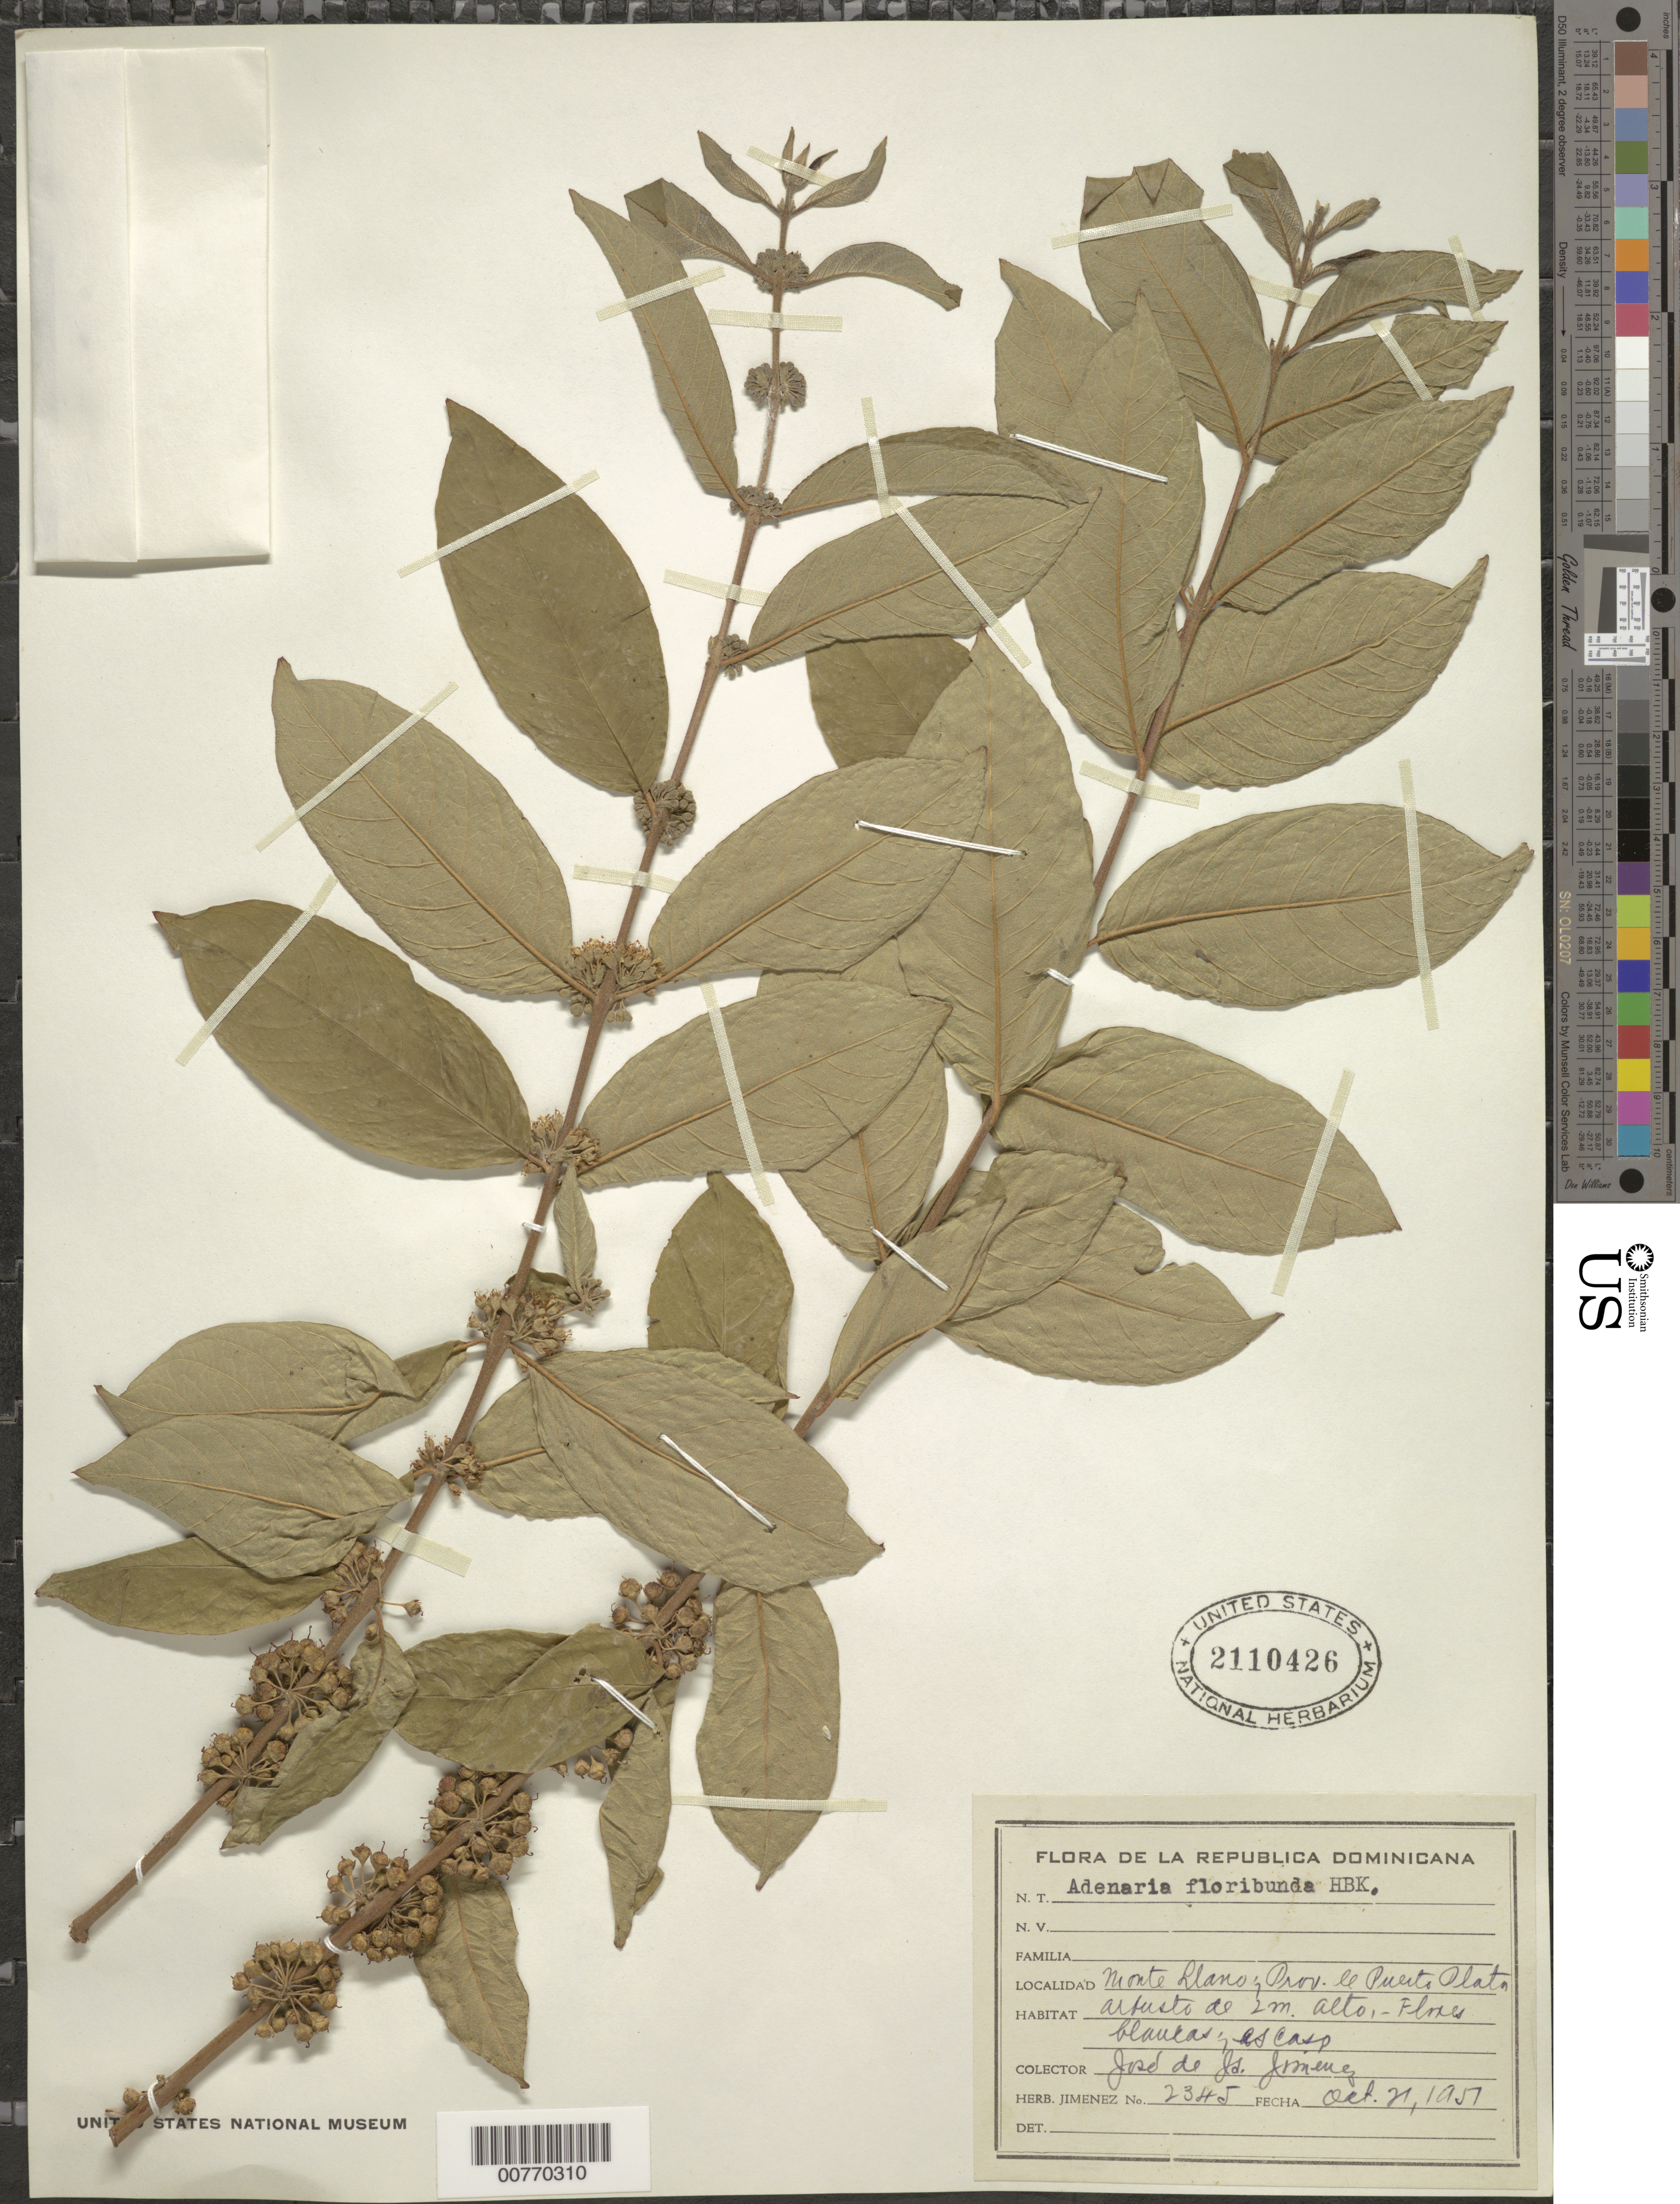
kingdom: Plantae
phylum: Tracheophyta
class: Magnoliopsida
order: Myrtales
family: Lythraceae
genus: Adenaria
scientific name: Adenaria floribunda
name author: Kunth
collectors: J. J. Jiménez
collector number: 2345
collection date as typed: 21 Oct 1951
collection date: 1951-10-21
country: Dominican Republic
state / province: Puerto Plata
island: Hispaniola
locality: Monte Llano.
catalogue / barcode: US 2110426